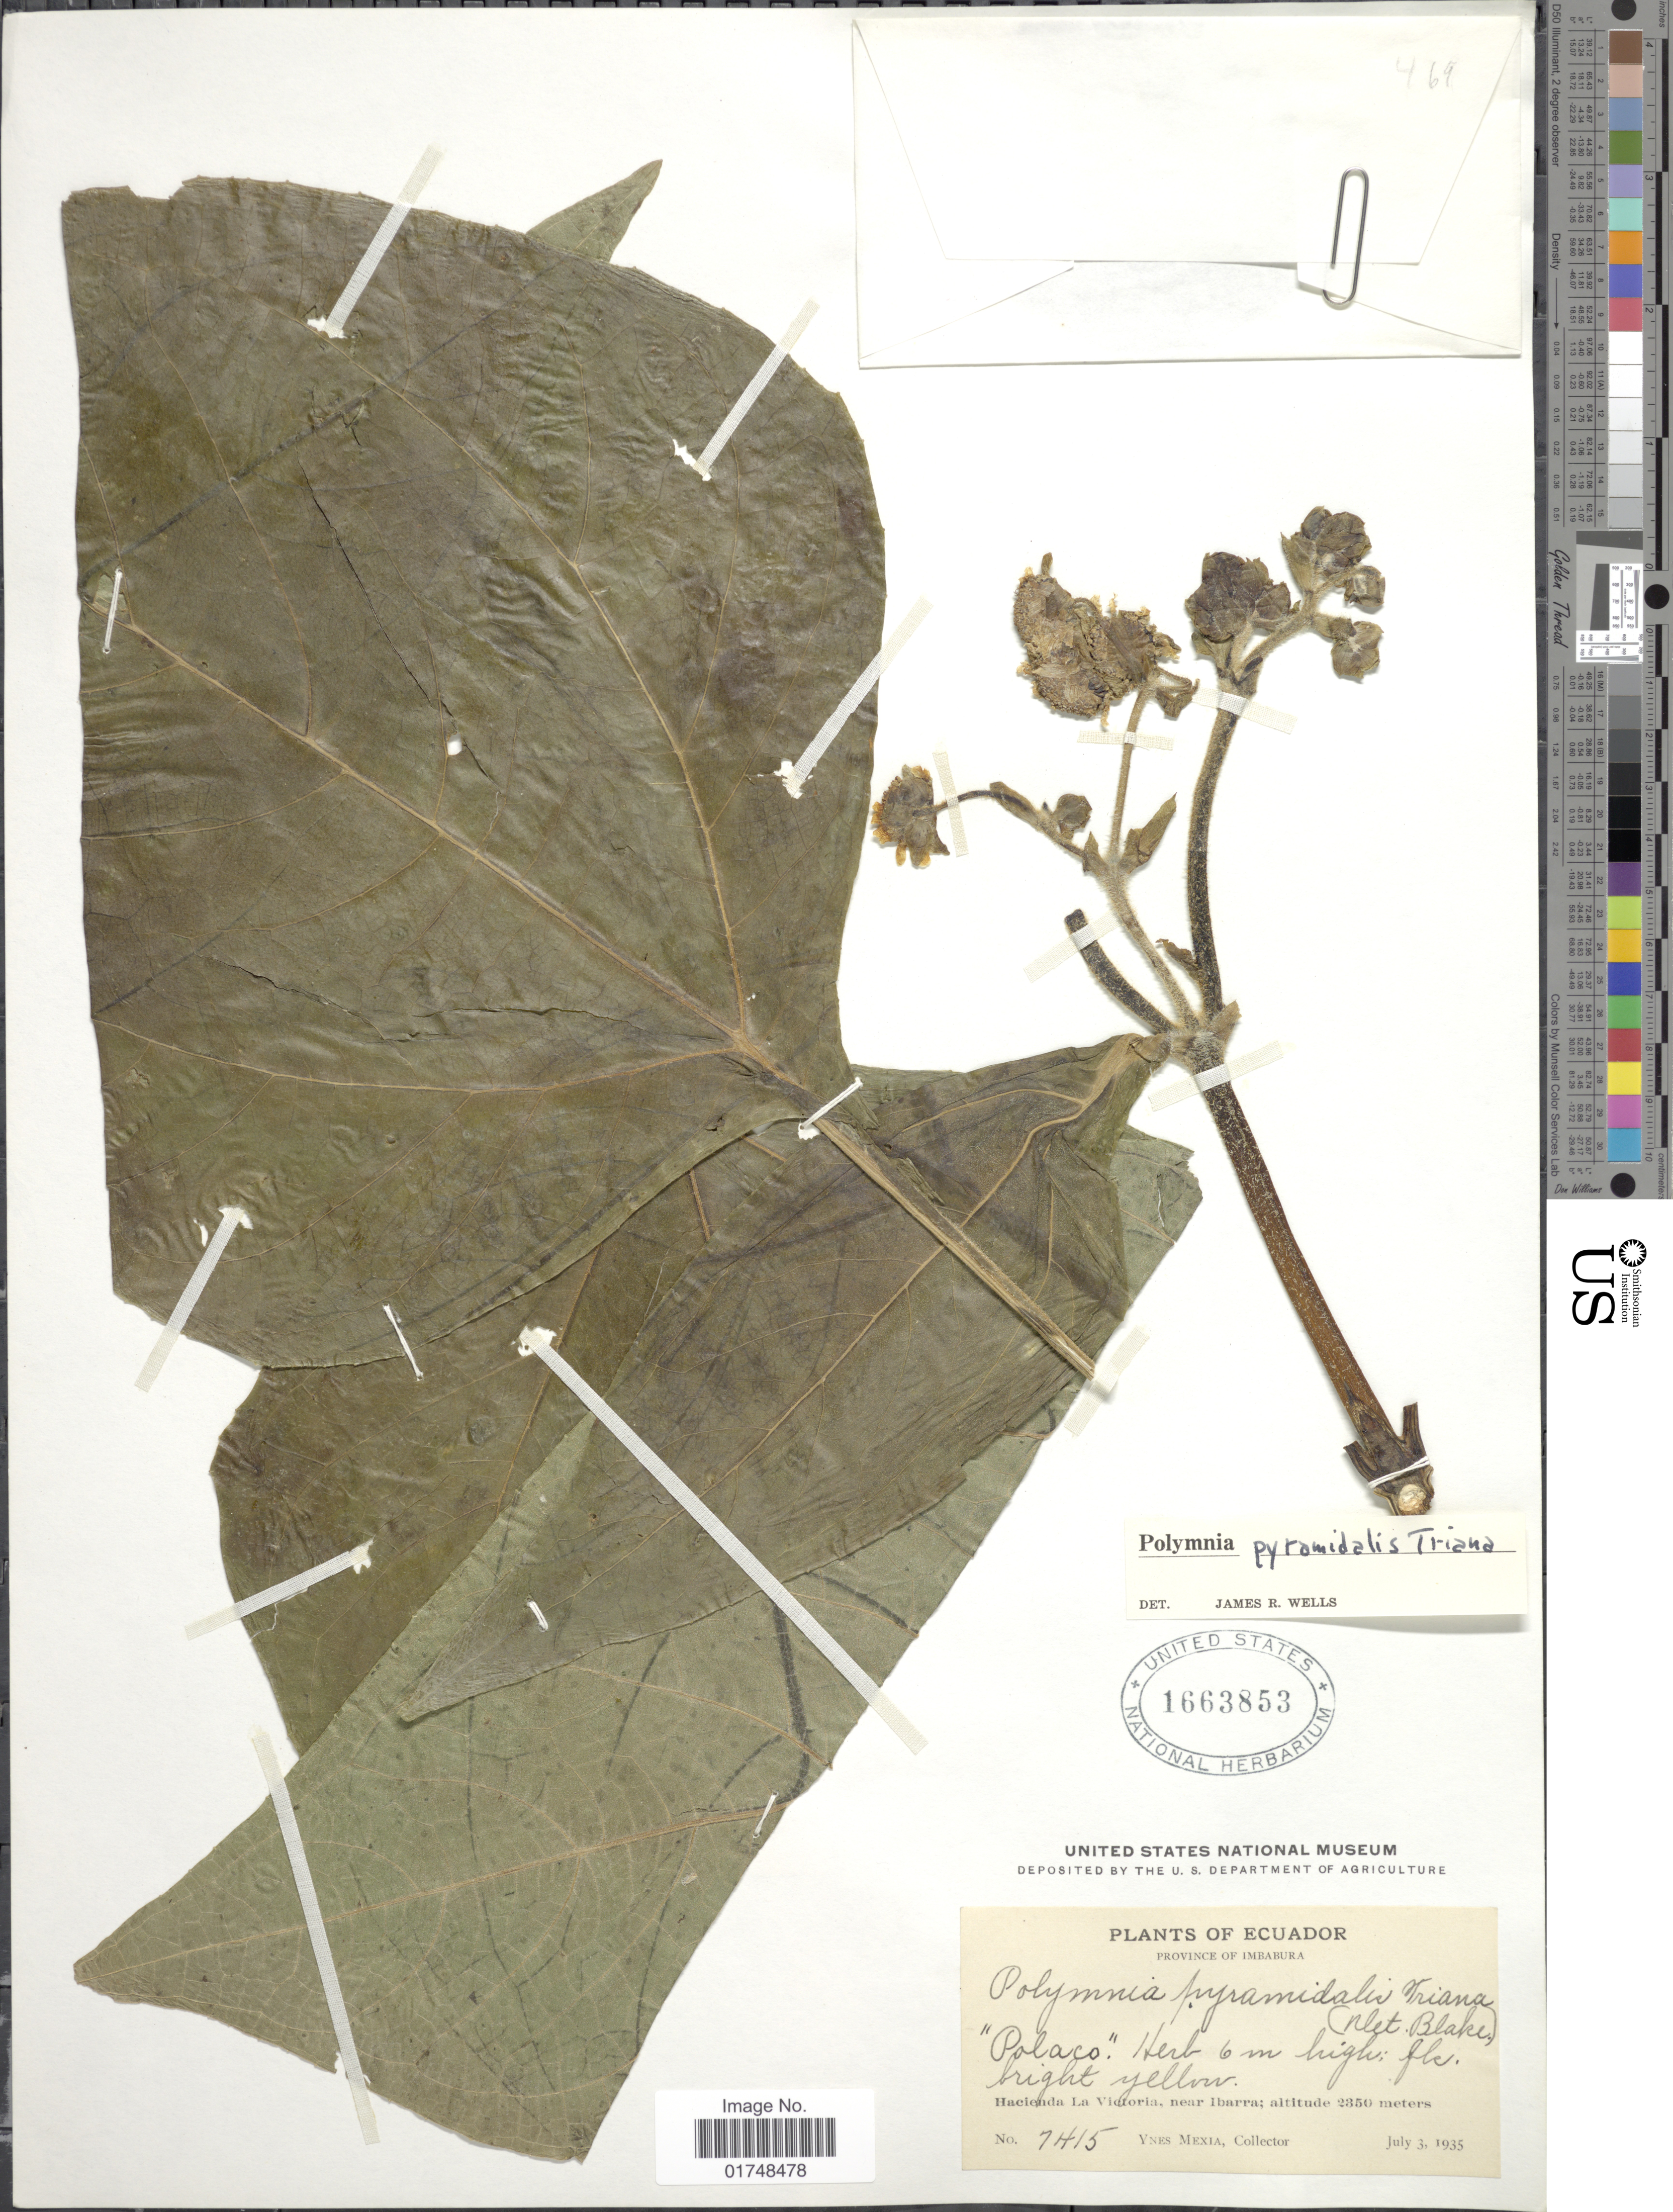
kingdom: Plantae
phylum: Tracheophyta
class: Magnoliopsida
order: Asterales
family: Asteraceae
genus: Smallanthus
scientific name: Smallanthus pyramidalis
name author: (Triana) H. Rob.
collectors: Y. Mexia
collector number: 7415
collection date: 1935-07-03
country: Ecuador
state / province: Imbabura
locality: Province of Imbabura. Hacienda La Victoria, near Ibarra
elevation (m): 2350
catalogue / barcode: US 1663853